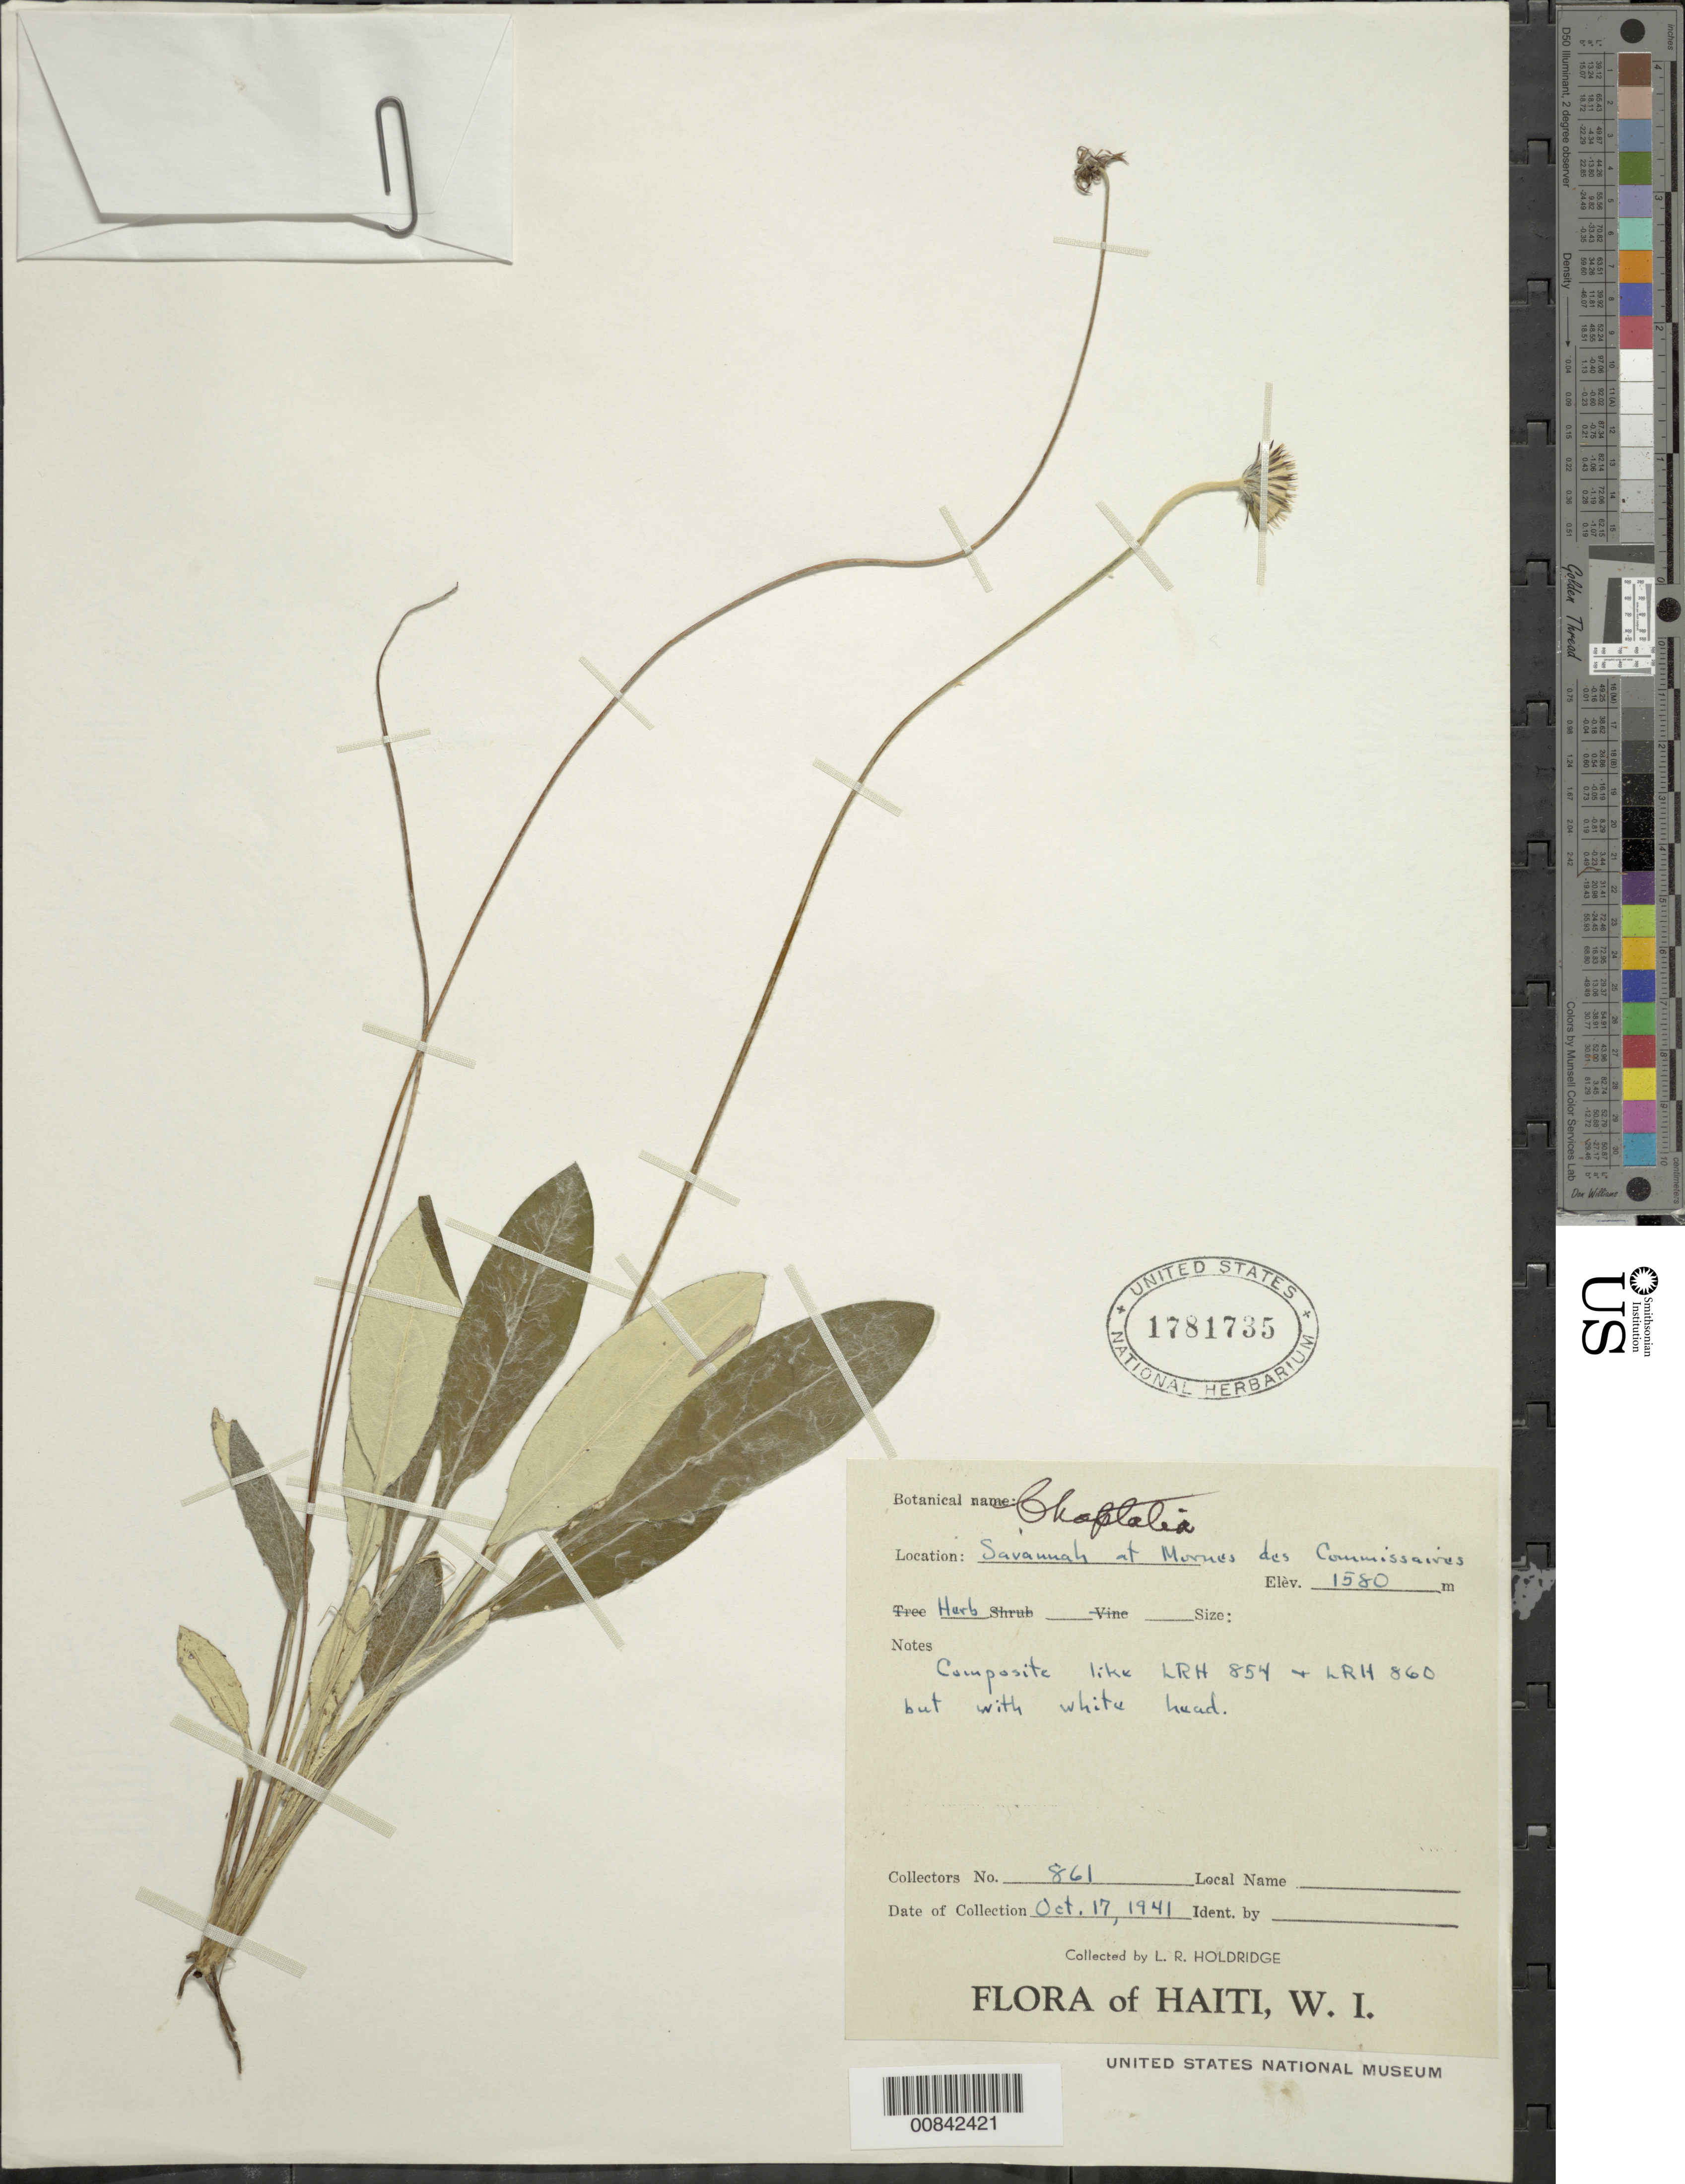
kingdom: Plantae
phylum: Tracheophyta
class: Magnoliopsida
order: Asterales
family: Asteraceae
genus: Chaptalia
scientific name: Chaptalia sp.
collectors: L. Holdridge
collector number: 861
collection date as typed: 17 Oct 1941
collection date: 1941-10-17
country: Haiti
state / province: Ouest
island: Hispaniola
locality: Morne des Commissaires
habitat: Savannah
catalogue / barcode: US 1781735